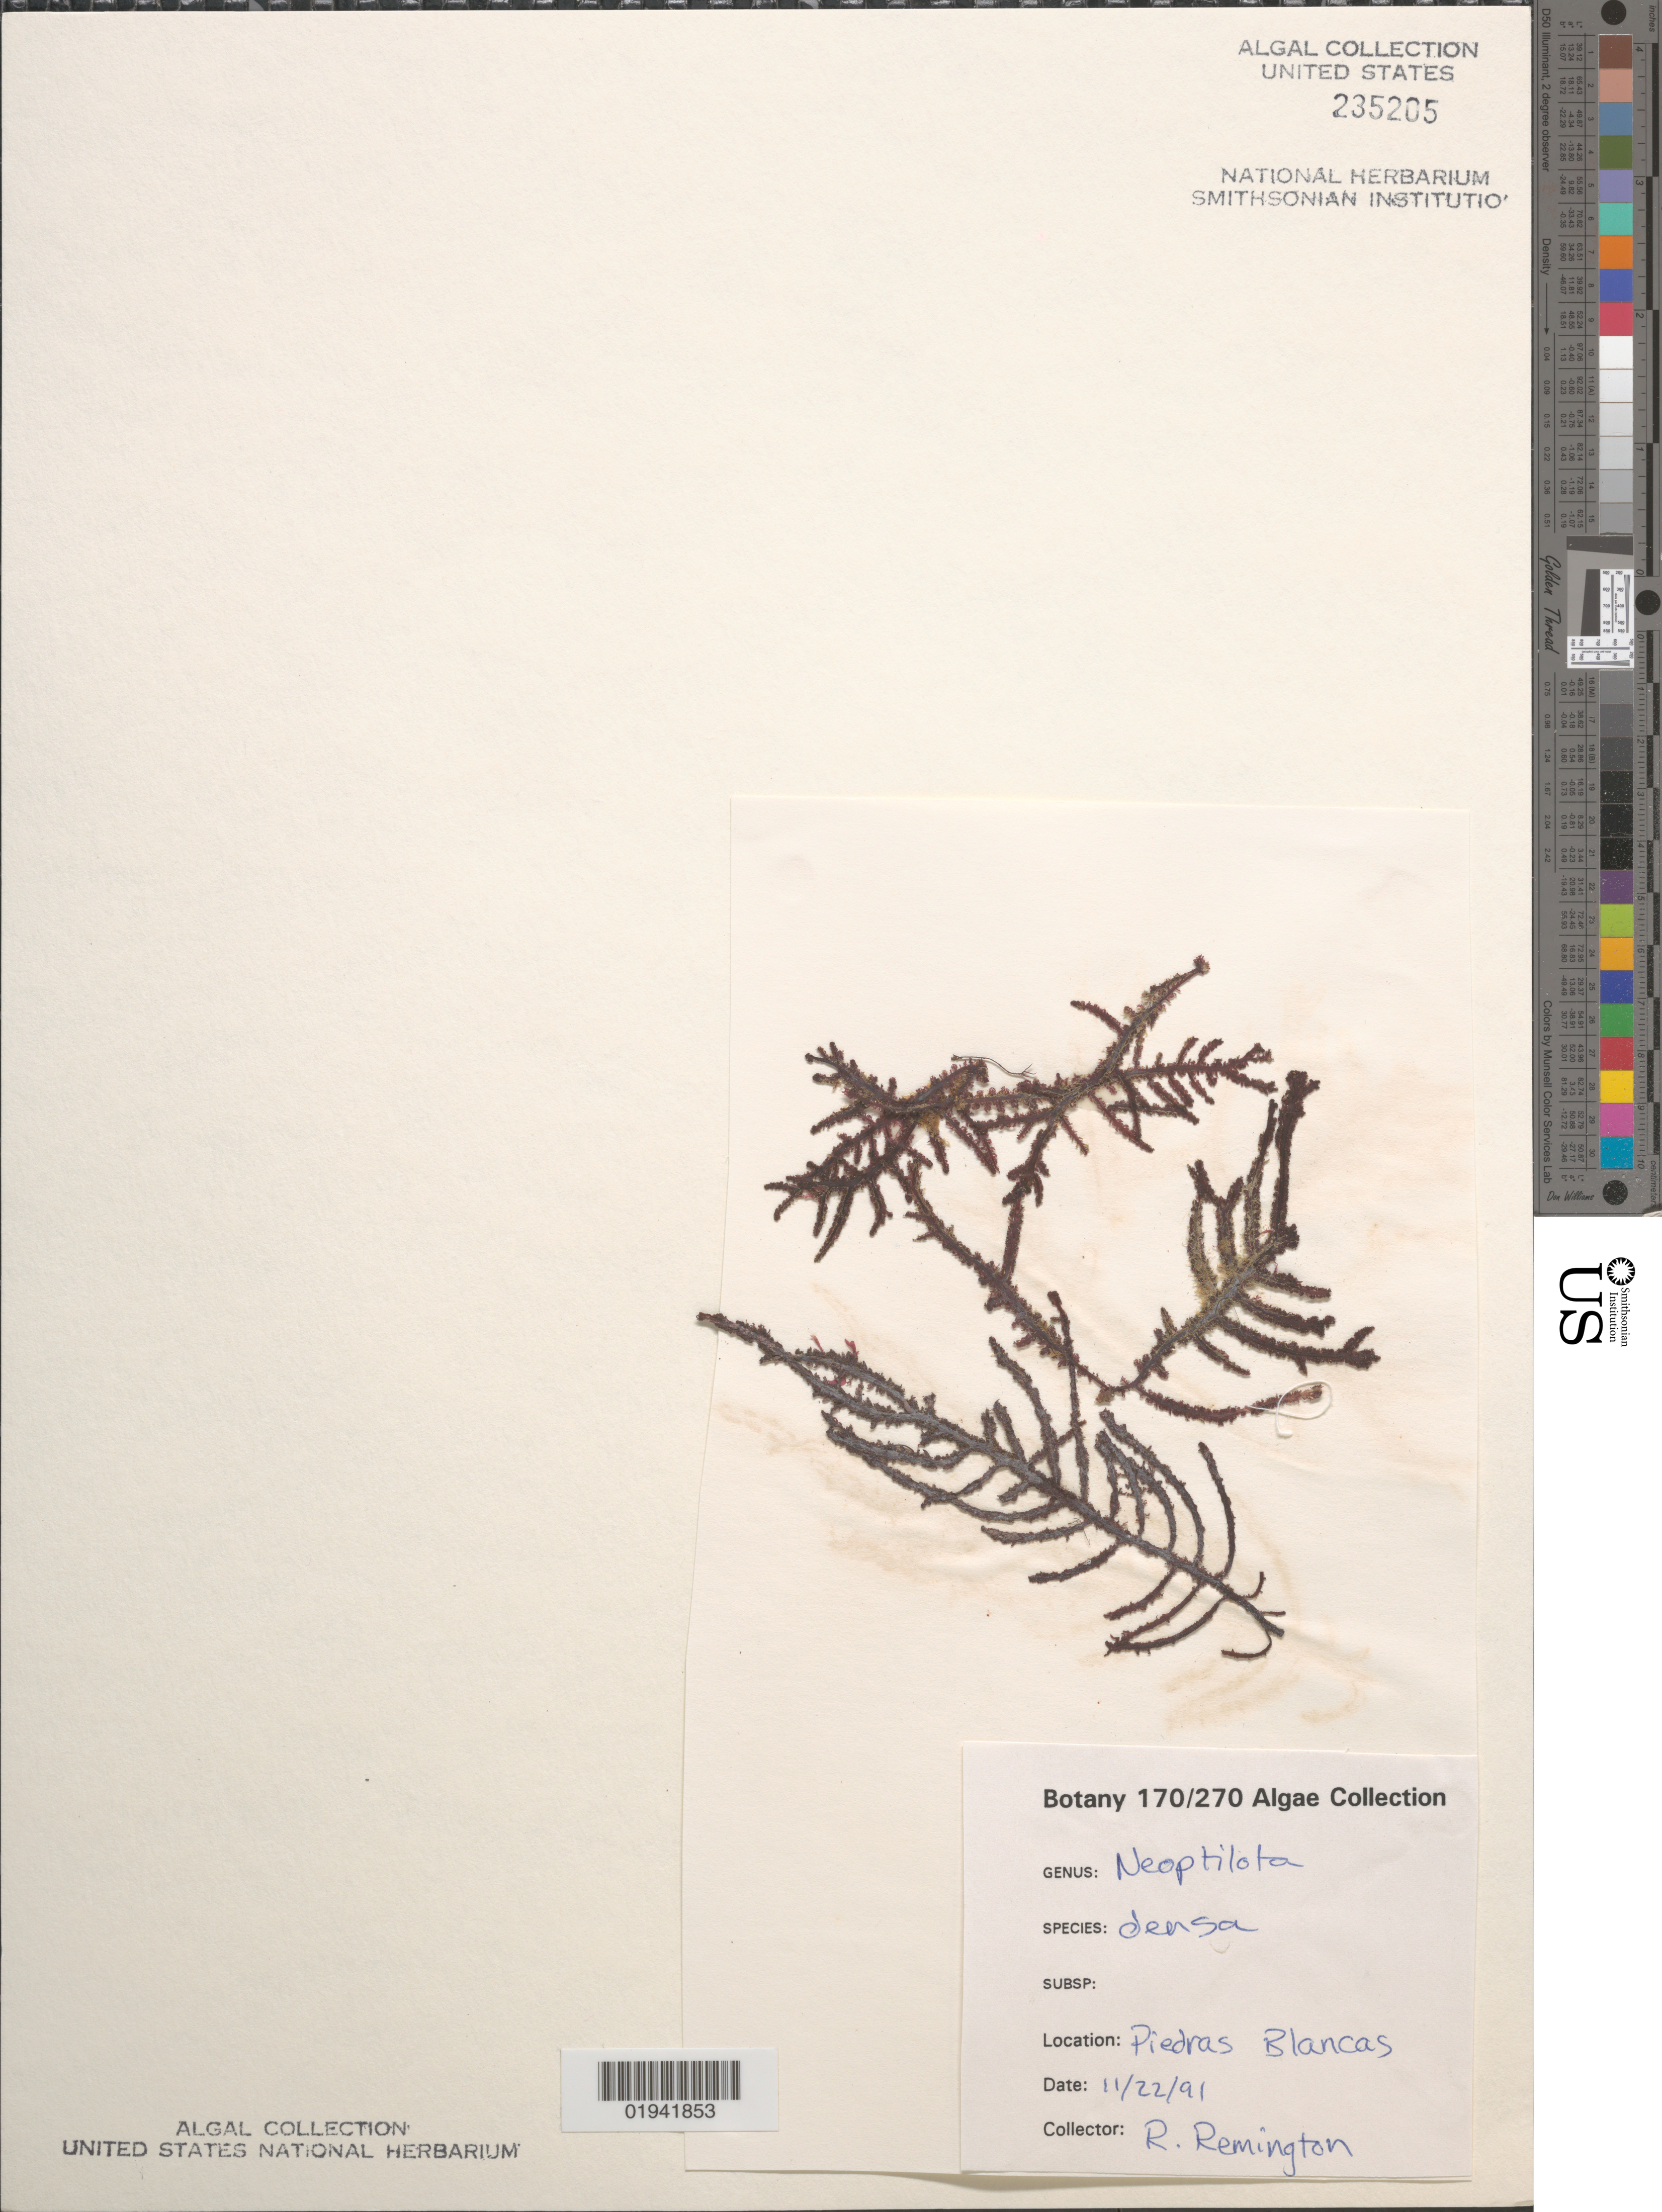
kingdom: Plantae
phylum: Rhodophyta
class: Florideophyceae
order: Ceramiales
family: Wrangeliaceae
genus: Ptilota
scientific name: Ptilota densa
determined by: Algae name updating Project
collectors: R. Remington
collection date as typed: Transcribed d/m/y: 22/11/91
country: United States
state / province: California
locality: Piedras Blancas.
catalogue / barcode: US 235205